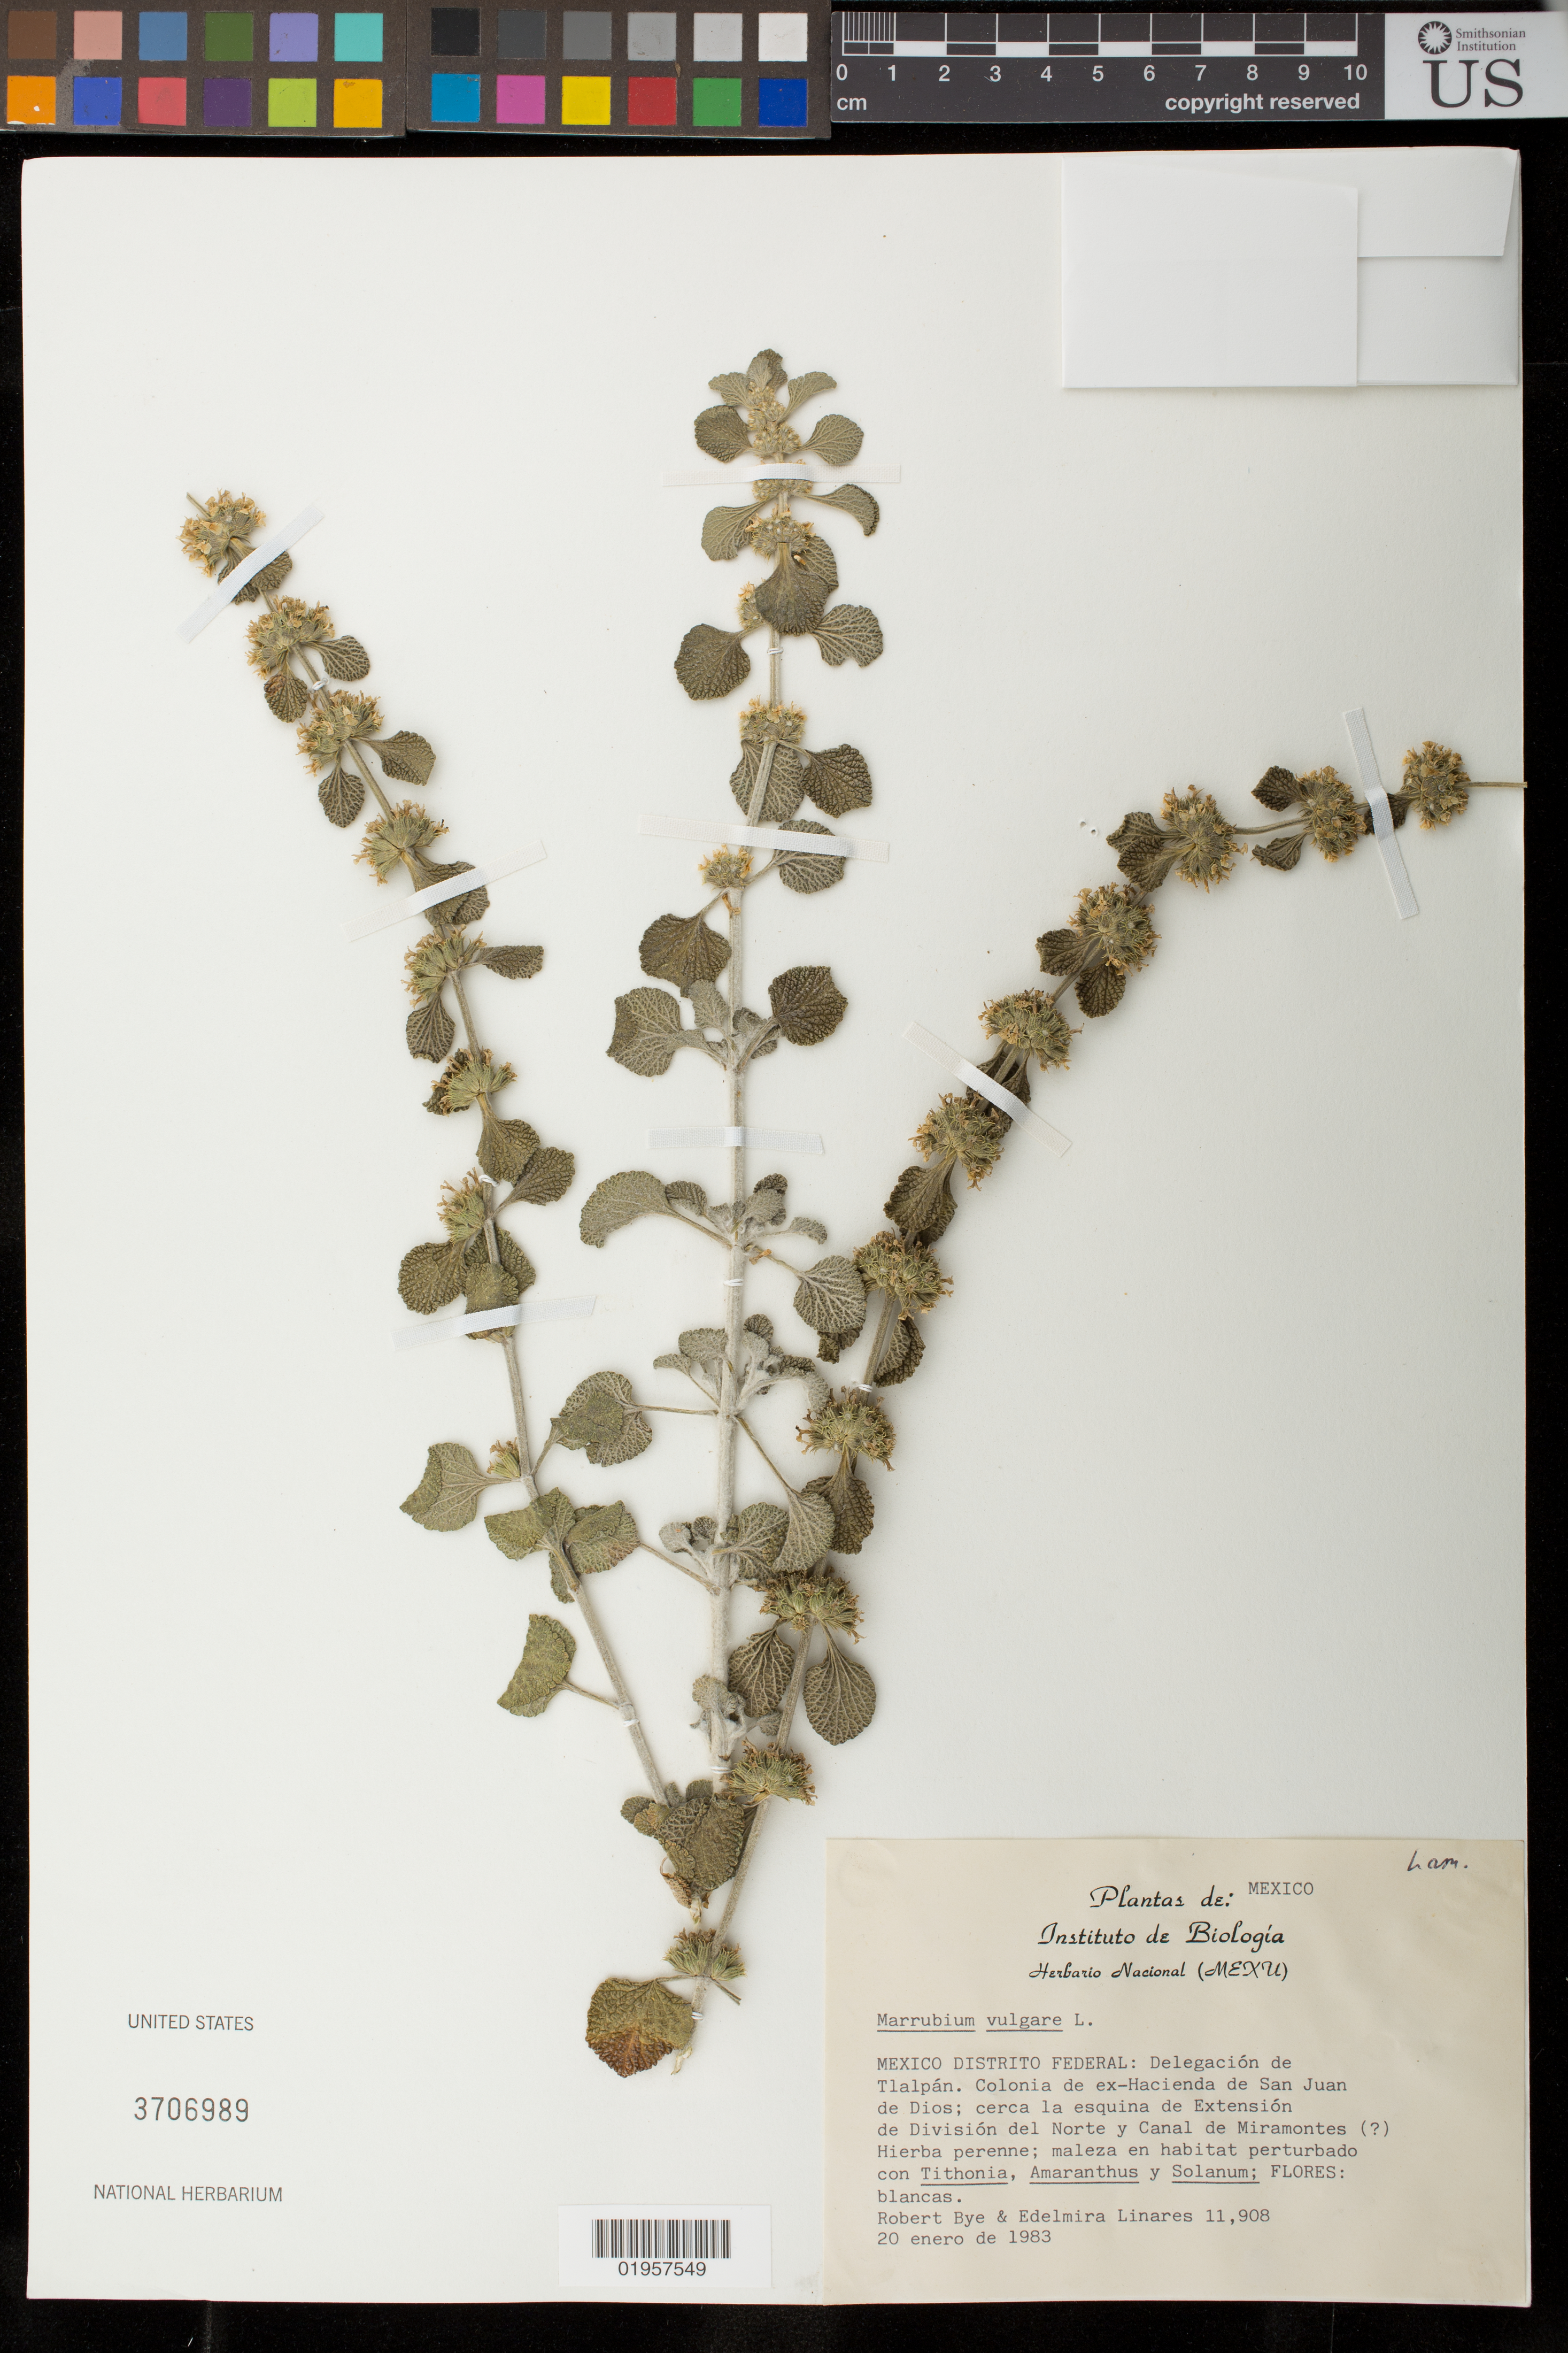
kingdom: Plantae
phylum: Tracheophyta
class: Magnoliopsida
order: Lamiales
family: Lamiaceae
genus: Marrubium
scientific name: Marrubium vulgare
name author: L.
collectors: R. A. Bye & E. Linares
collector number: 11908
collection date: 1983-01-20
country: Mexico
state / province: Distrito Federal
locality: Delegación de Tlalpán. Colonia de ex-Hacienda de San Juan de Dios; cerca la esquina de Extensión de División del Norte y Canal de Miramontes (?)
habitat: Maleza en habitat perturbado con Tithonia, Amaranthus y Solanum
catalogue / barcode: US 3706989